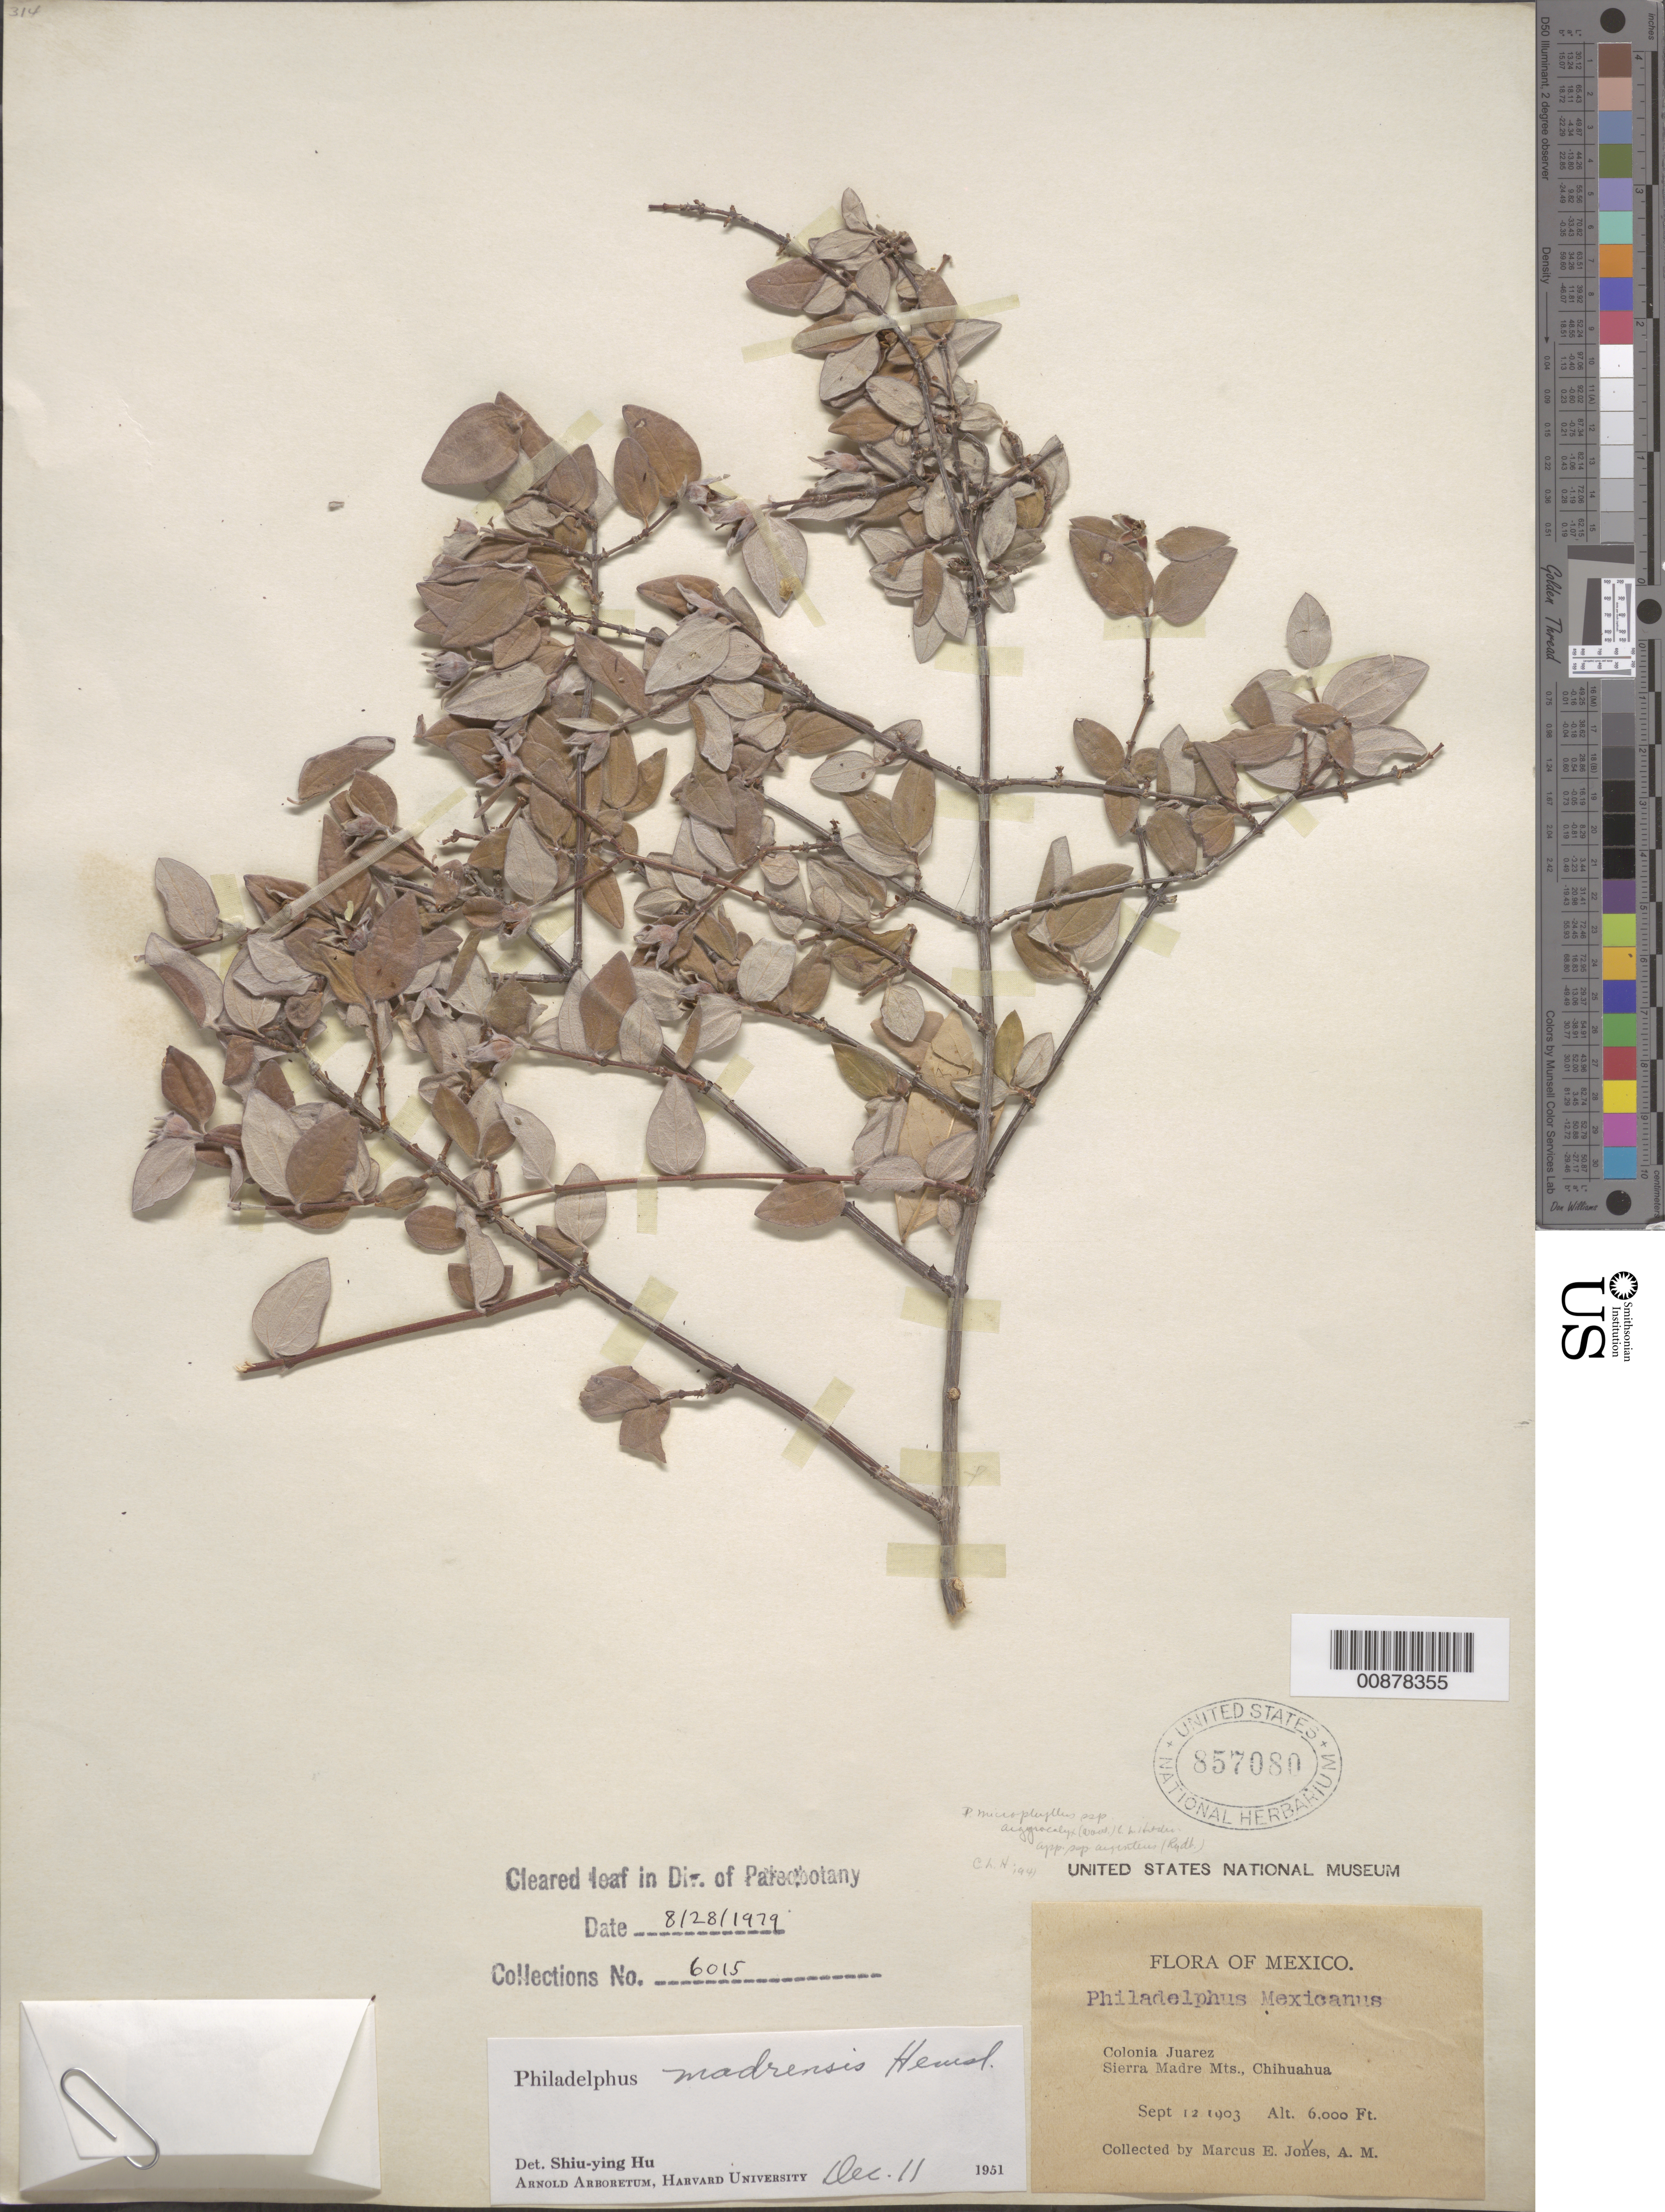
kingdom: Plantae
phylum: Tracheophyta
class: Magnoliopsida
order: Cornales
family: Hydrangeaceae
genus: Philadelphus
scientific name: Philadelphus madrensis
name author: Hemsl.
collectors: M. E. Jones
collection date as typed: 12 Sep 1903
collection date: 1903-09-12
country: Mexico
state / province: Chihuahua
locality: Colonia Juárez, Sierra Madre Mts., Chihuahua.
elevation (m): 1829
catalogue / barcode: US 857080